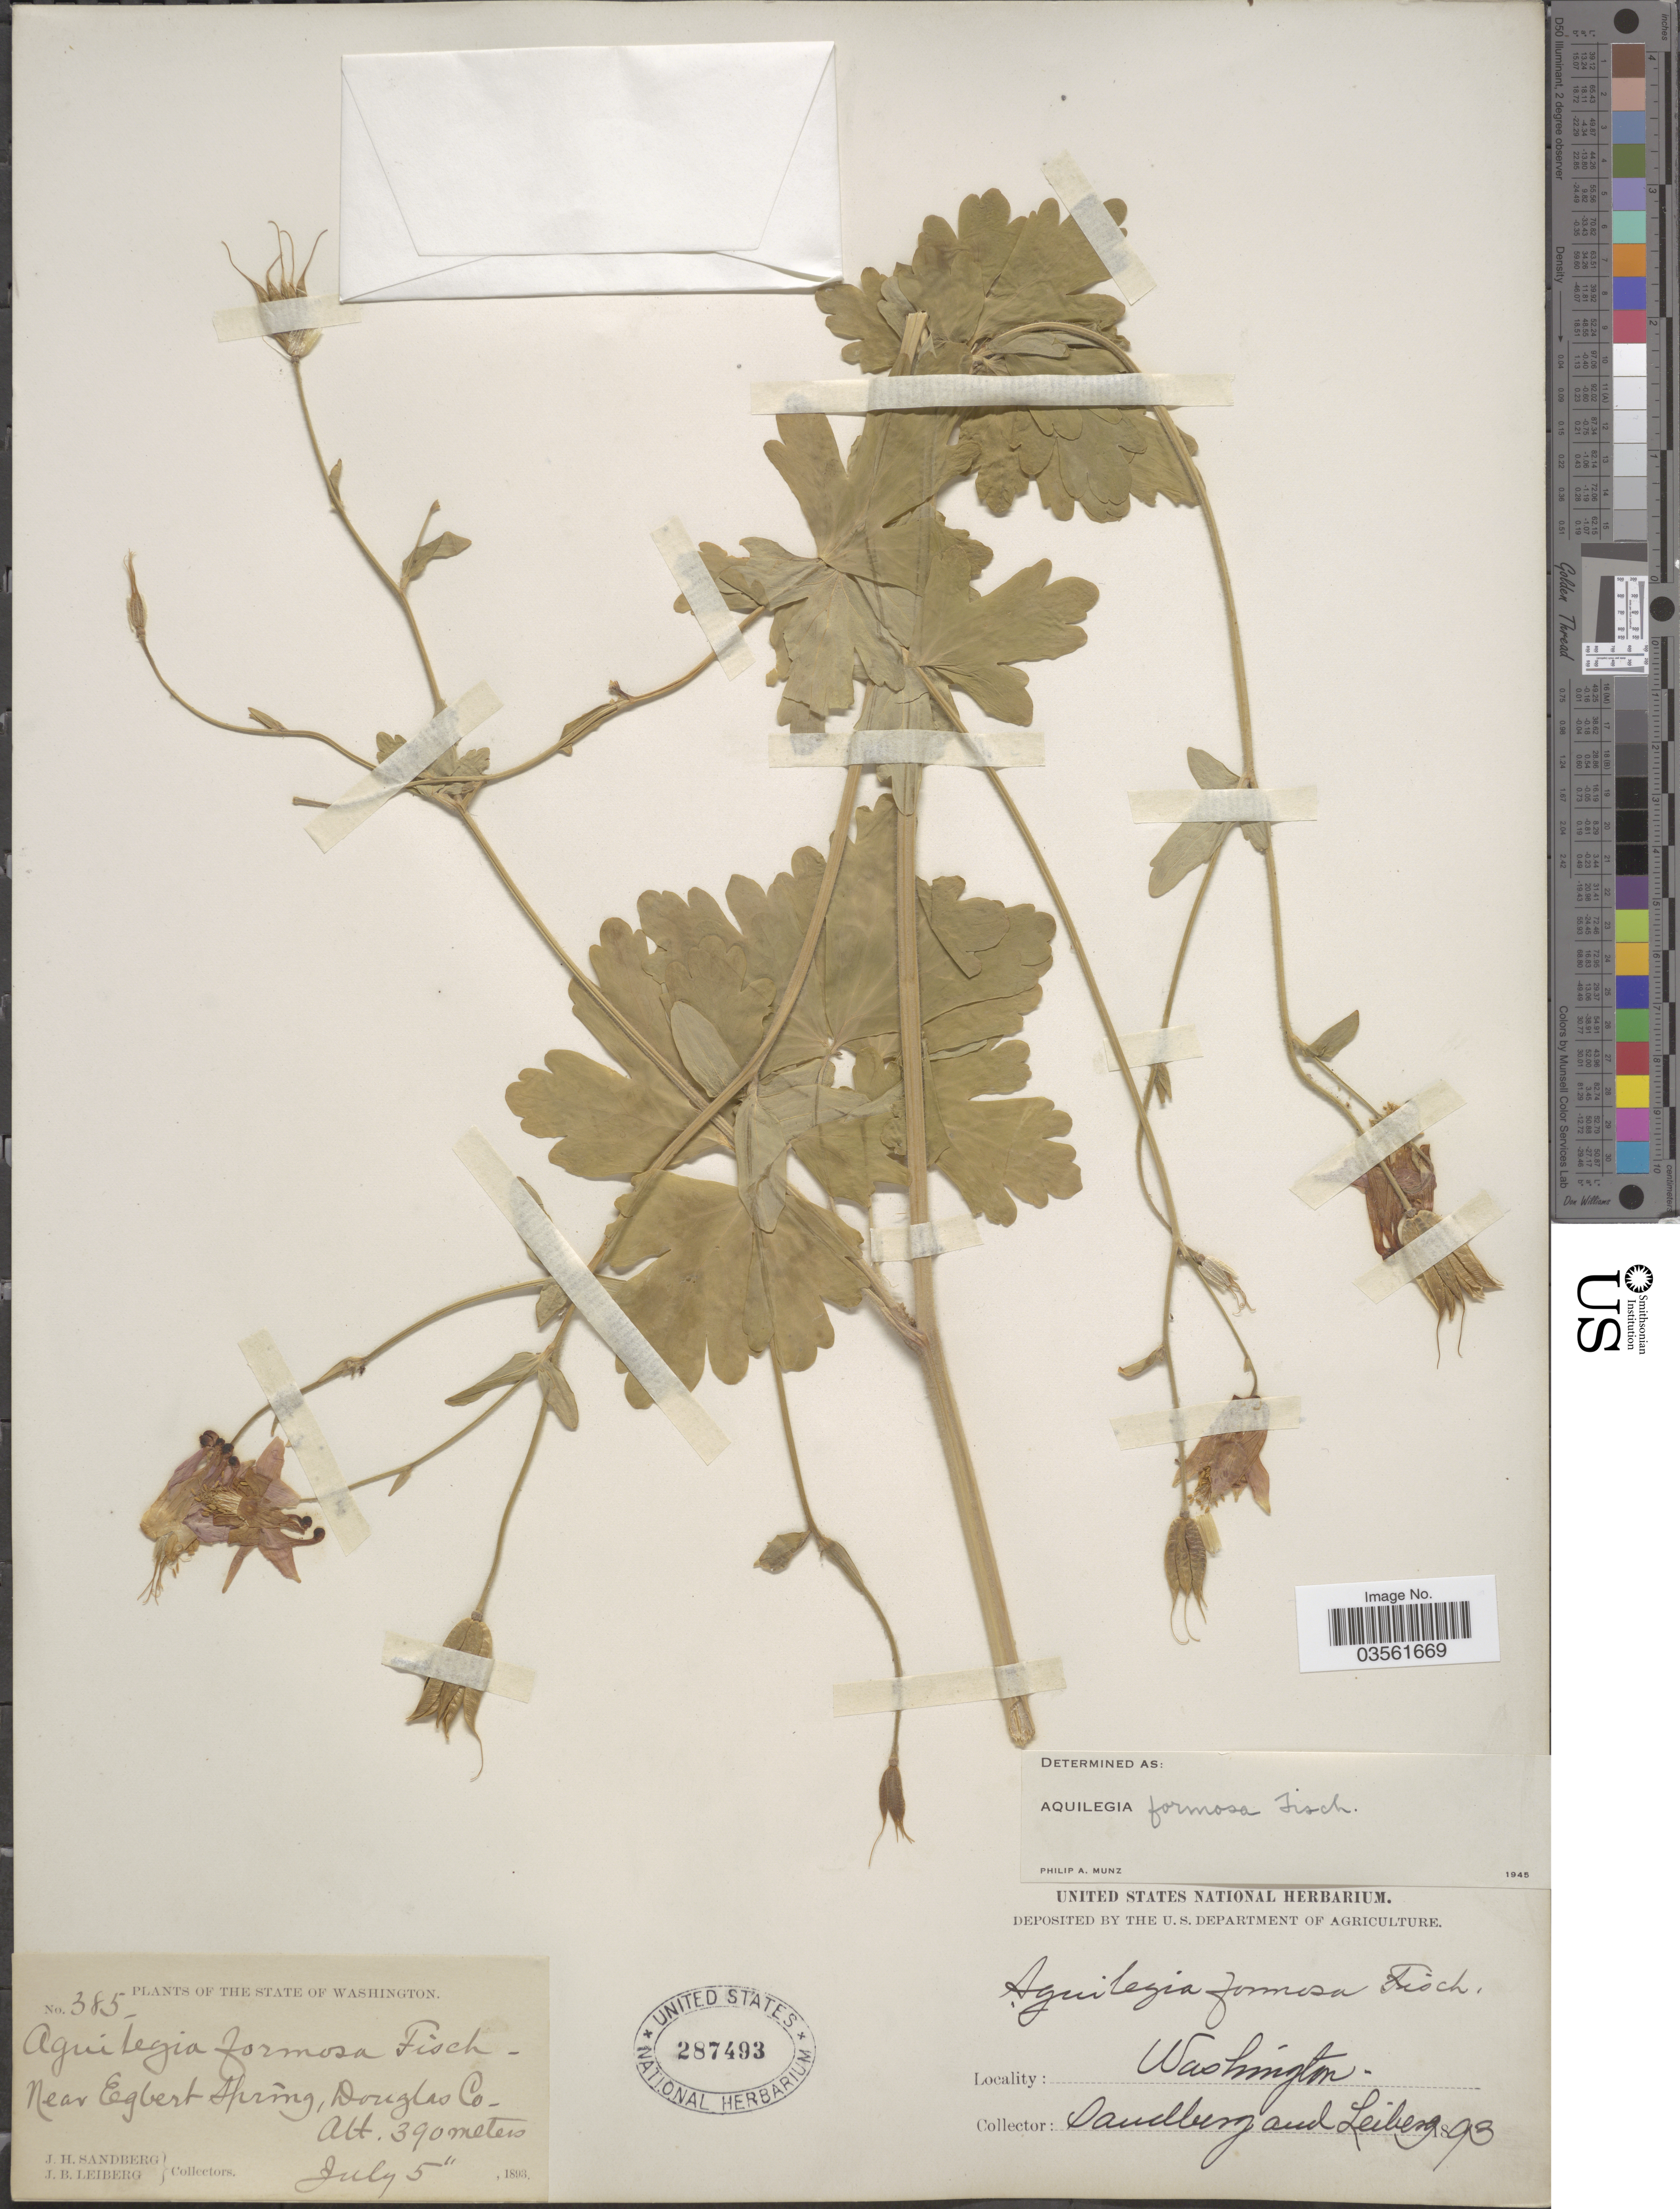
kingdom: Plantae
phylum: Tracheophyta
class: Magnoliopsida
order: Ranunculales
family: Ranunculaceae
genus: Aquilegia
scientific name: Aquilegia formosa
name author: Fisch. ex DC.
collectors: J. H. Sandberg & J. B. Leiberg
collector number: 385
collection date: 1893-07-05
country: United States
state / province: Washington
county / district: Douglas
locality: Near Egbert Spring, Douglas Co.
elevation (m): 390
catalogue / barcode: US 287493